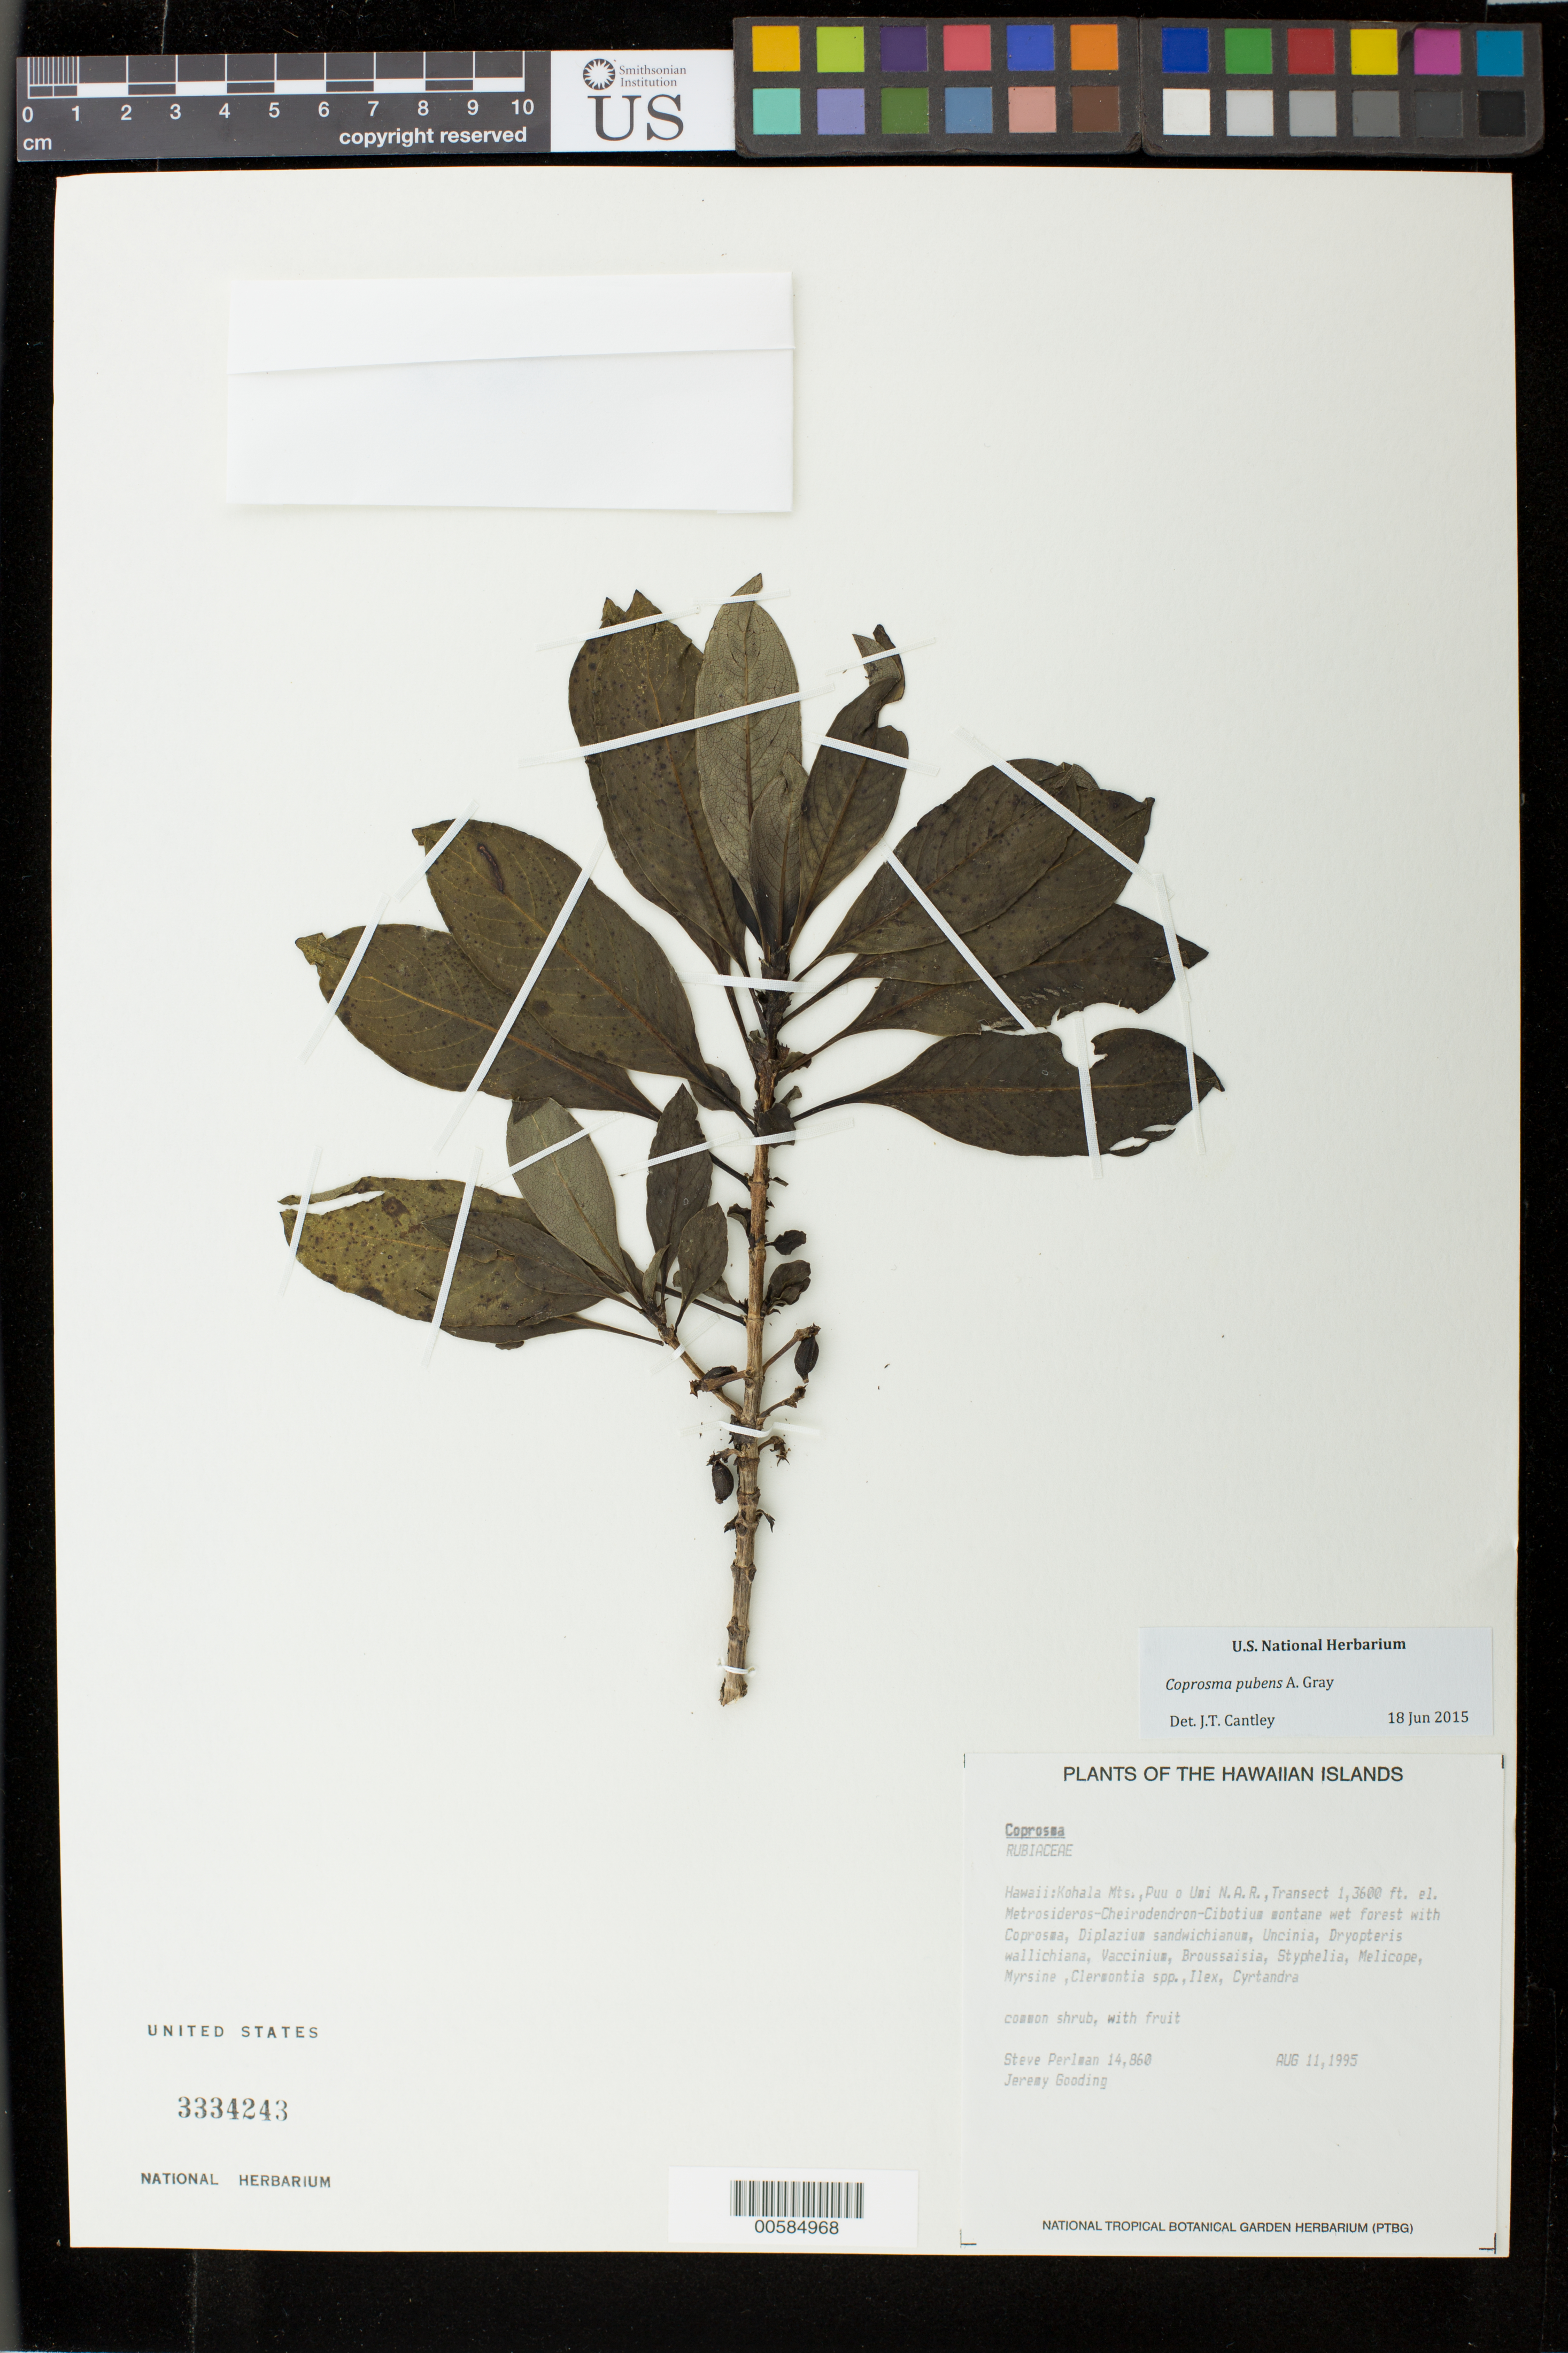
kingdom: Plantae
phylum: Tracheophyta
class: Magnoliopsida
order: Gentianales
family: Rubiaceae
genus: Coprosma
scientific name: Coprosma pubens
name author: A. Gray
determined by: Cantley, J. T.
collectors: S. P. Perlman & J. Gooding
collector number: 14860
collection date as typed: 11 Aug 1995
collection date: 1995-08-11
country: United States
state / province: Hawaii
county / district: Hawaii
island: Hawaii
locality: Kohala Mts, Puu o Umi N.A.R., Transect 1.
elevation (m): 1097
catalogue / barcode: US 3334243